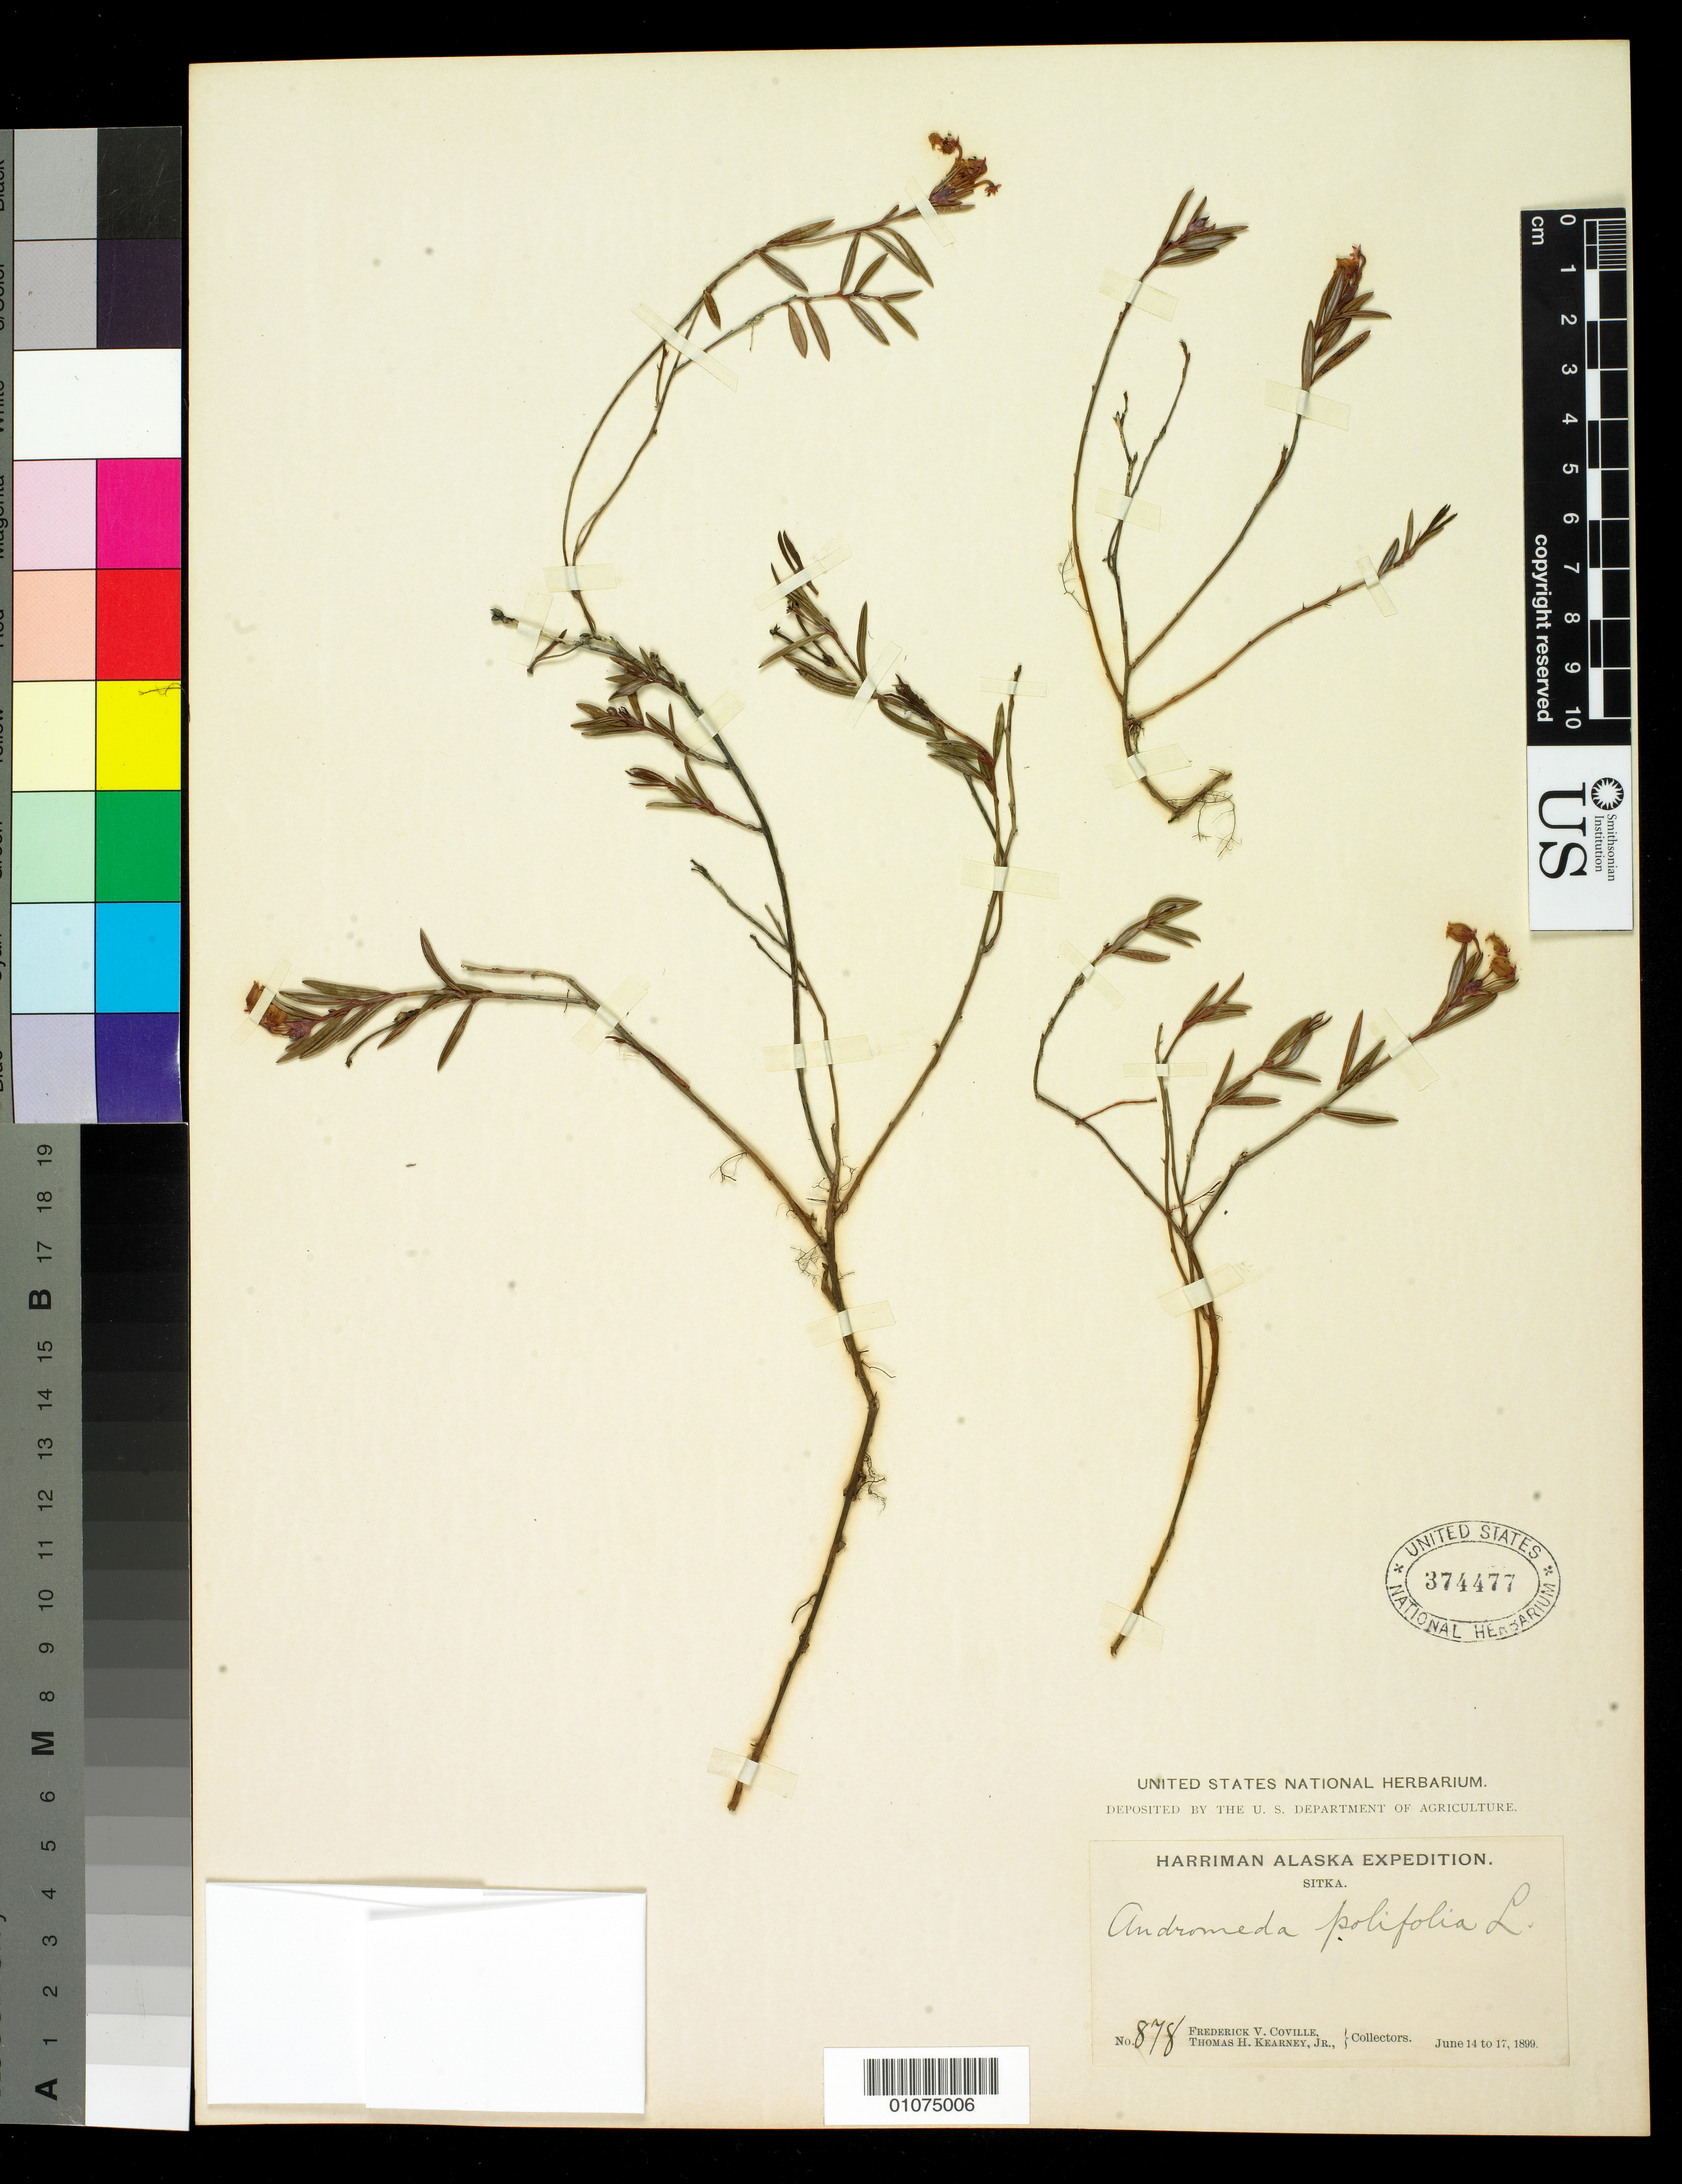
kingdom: Plantae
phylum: Tracheophyta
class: Magnoliopsida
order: Ericales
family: Ericaceae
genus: Andromeda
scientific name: Andromeda polifolia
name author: L.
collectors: F. V. Coville & T. H. Kearney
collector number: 878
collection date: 1899-06-14/1899-06-17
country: United States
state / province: Alaska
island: Baranof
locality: Sitka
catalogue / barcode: US 374477